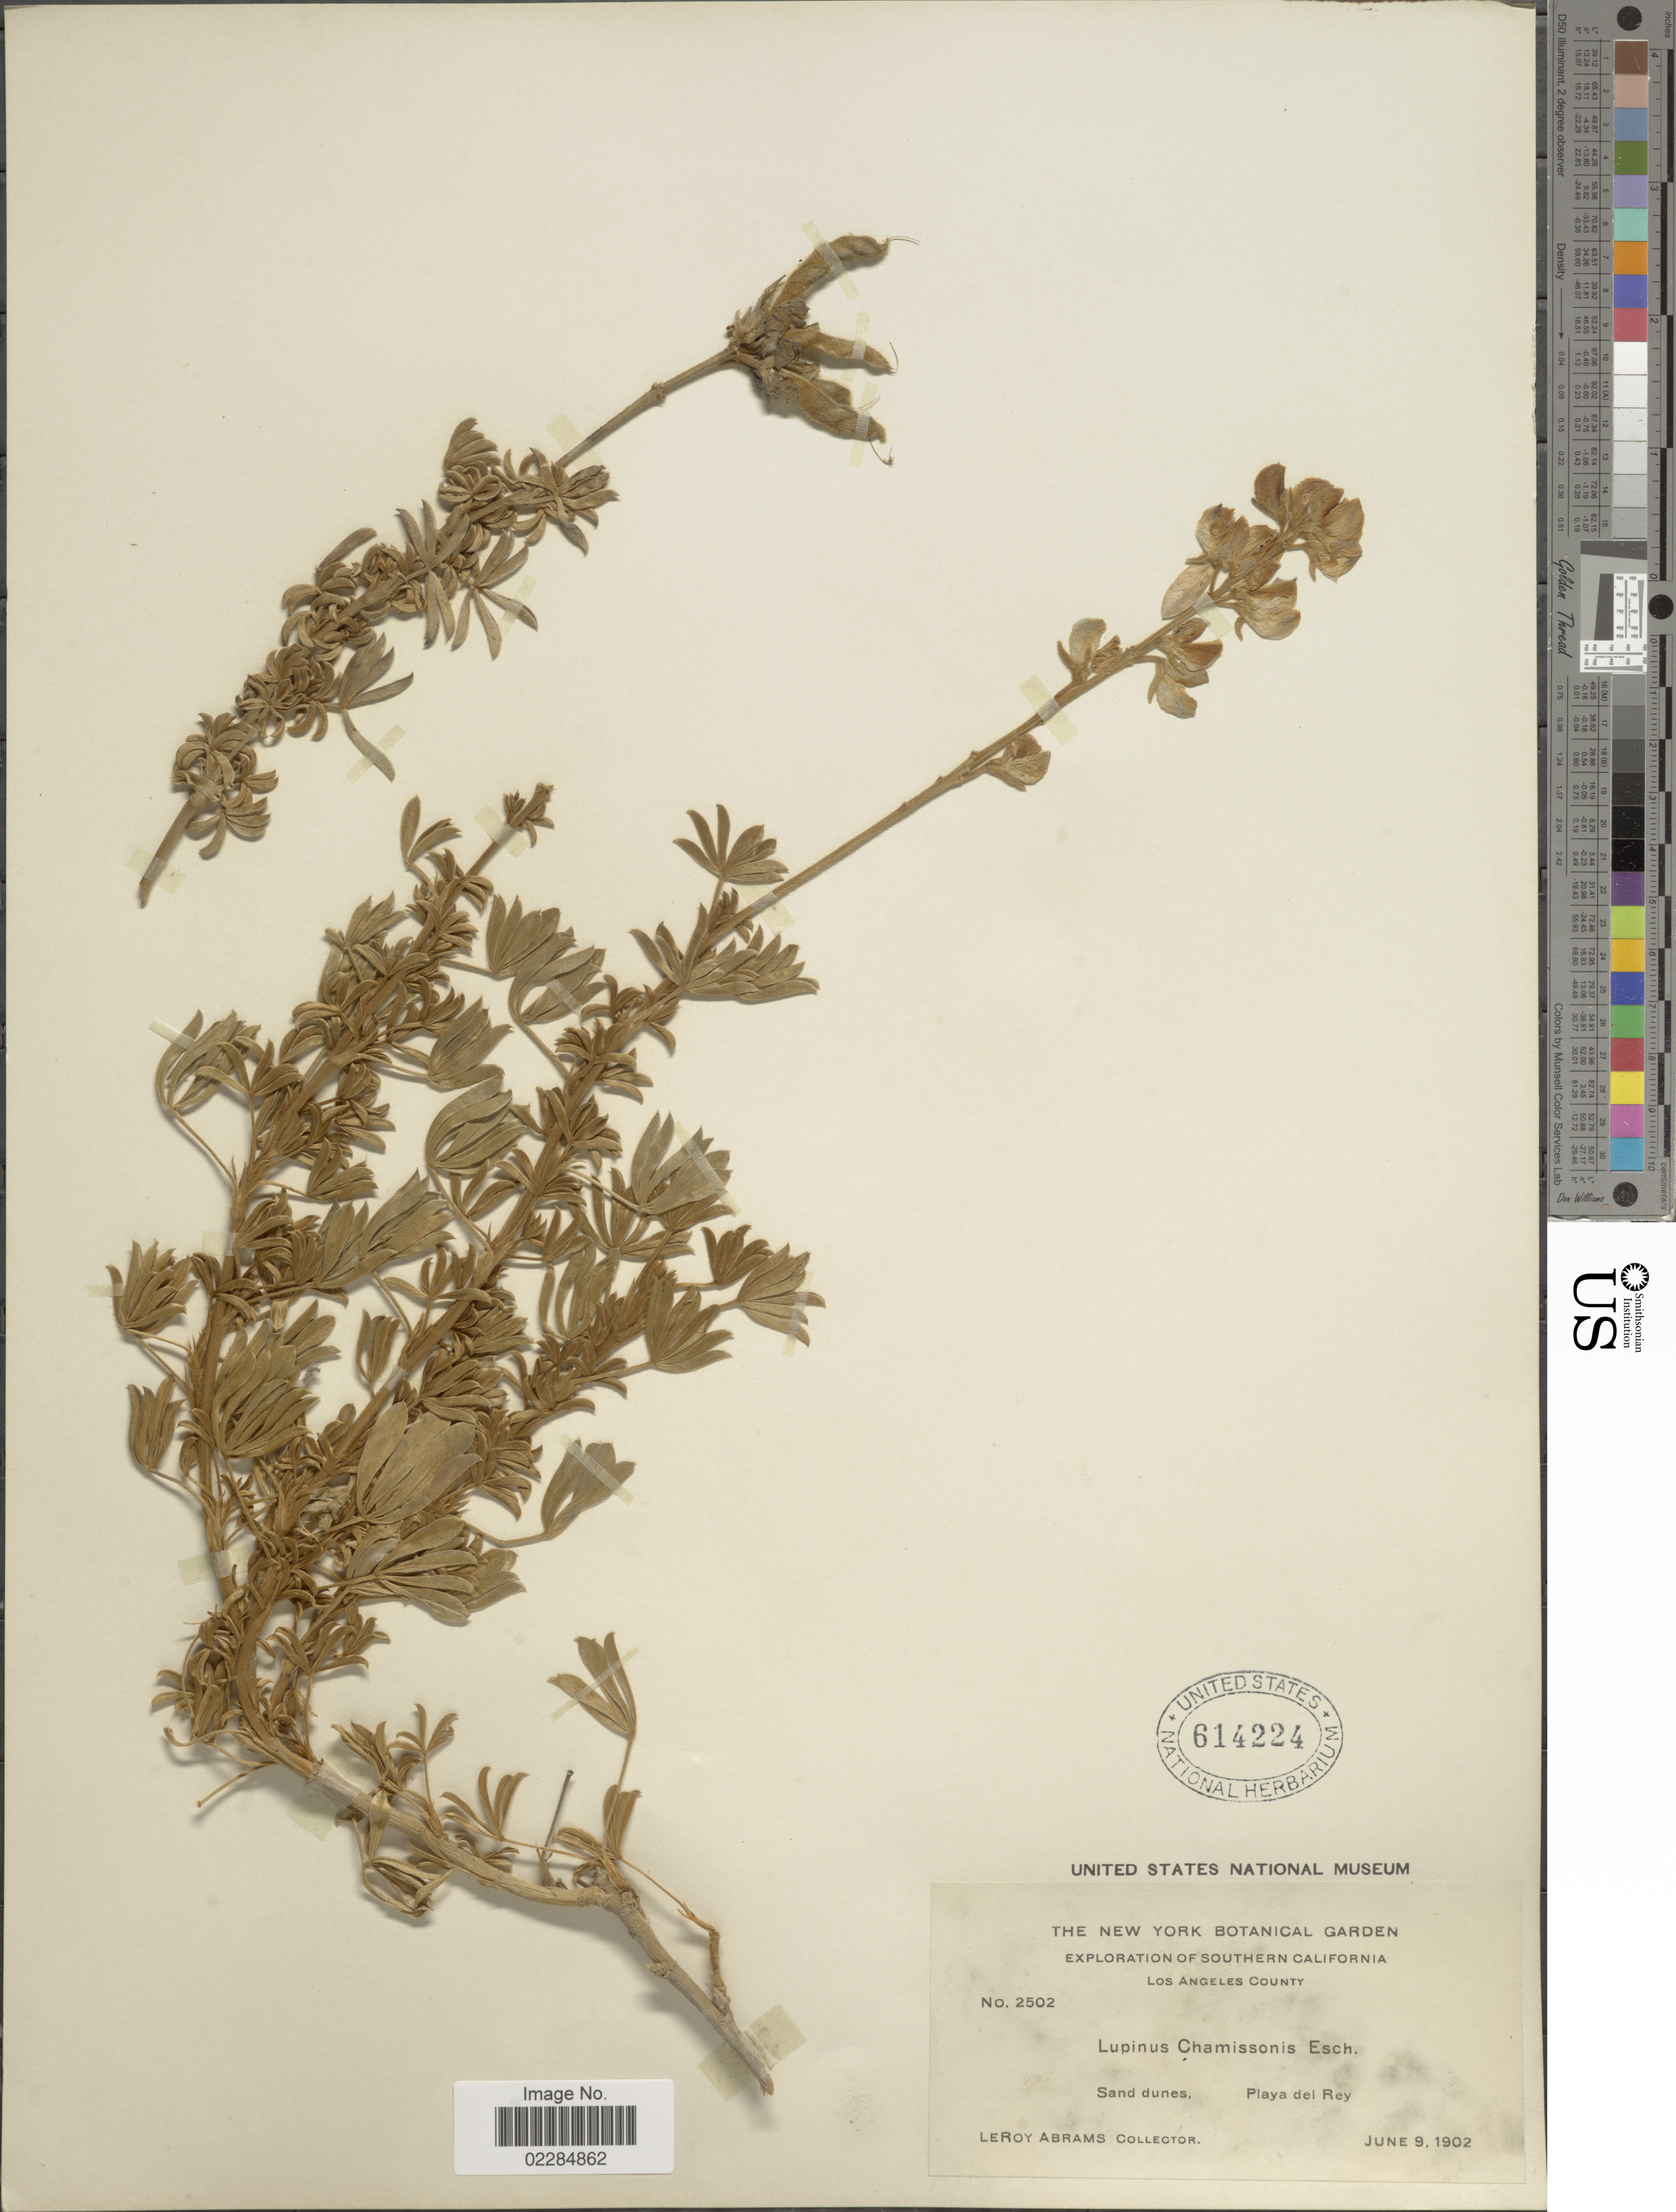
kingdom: Plantae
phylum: Tracheophyta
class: Magnoliopsida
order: Fabales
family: Fabaceae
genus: Lupinus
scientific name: Lupinus chamissonis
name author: Eschsch.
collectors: L. Abrams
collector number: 2502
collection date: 1902-06-09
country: United States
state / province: California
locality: Southern California. Sand dunes. Playa del Rey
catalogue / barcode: US 614224